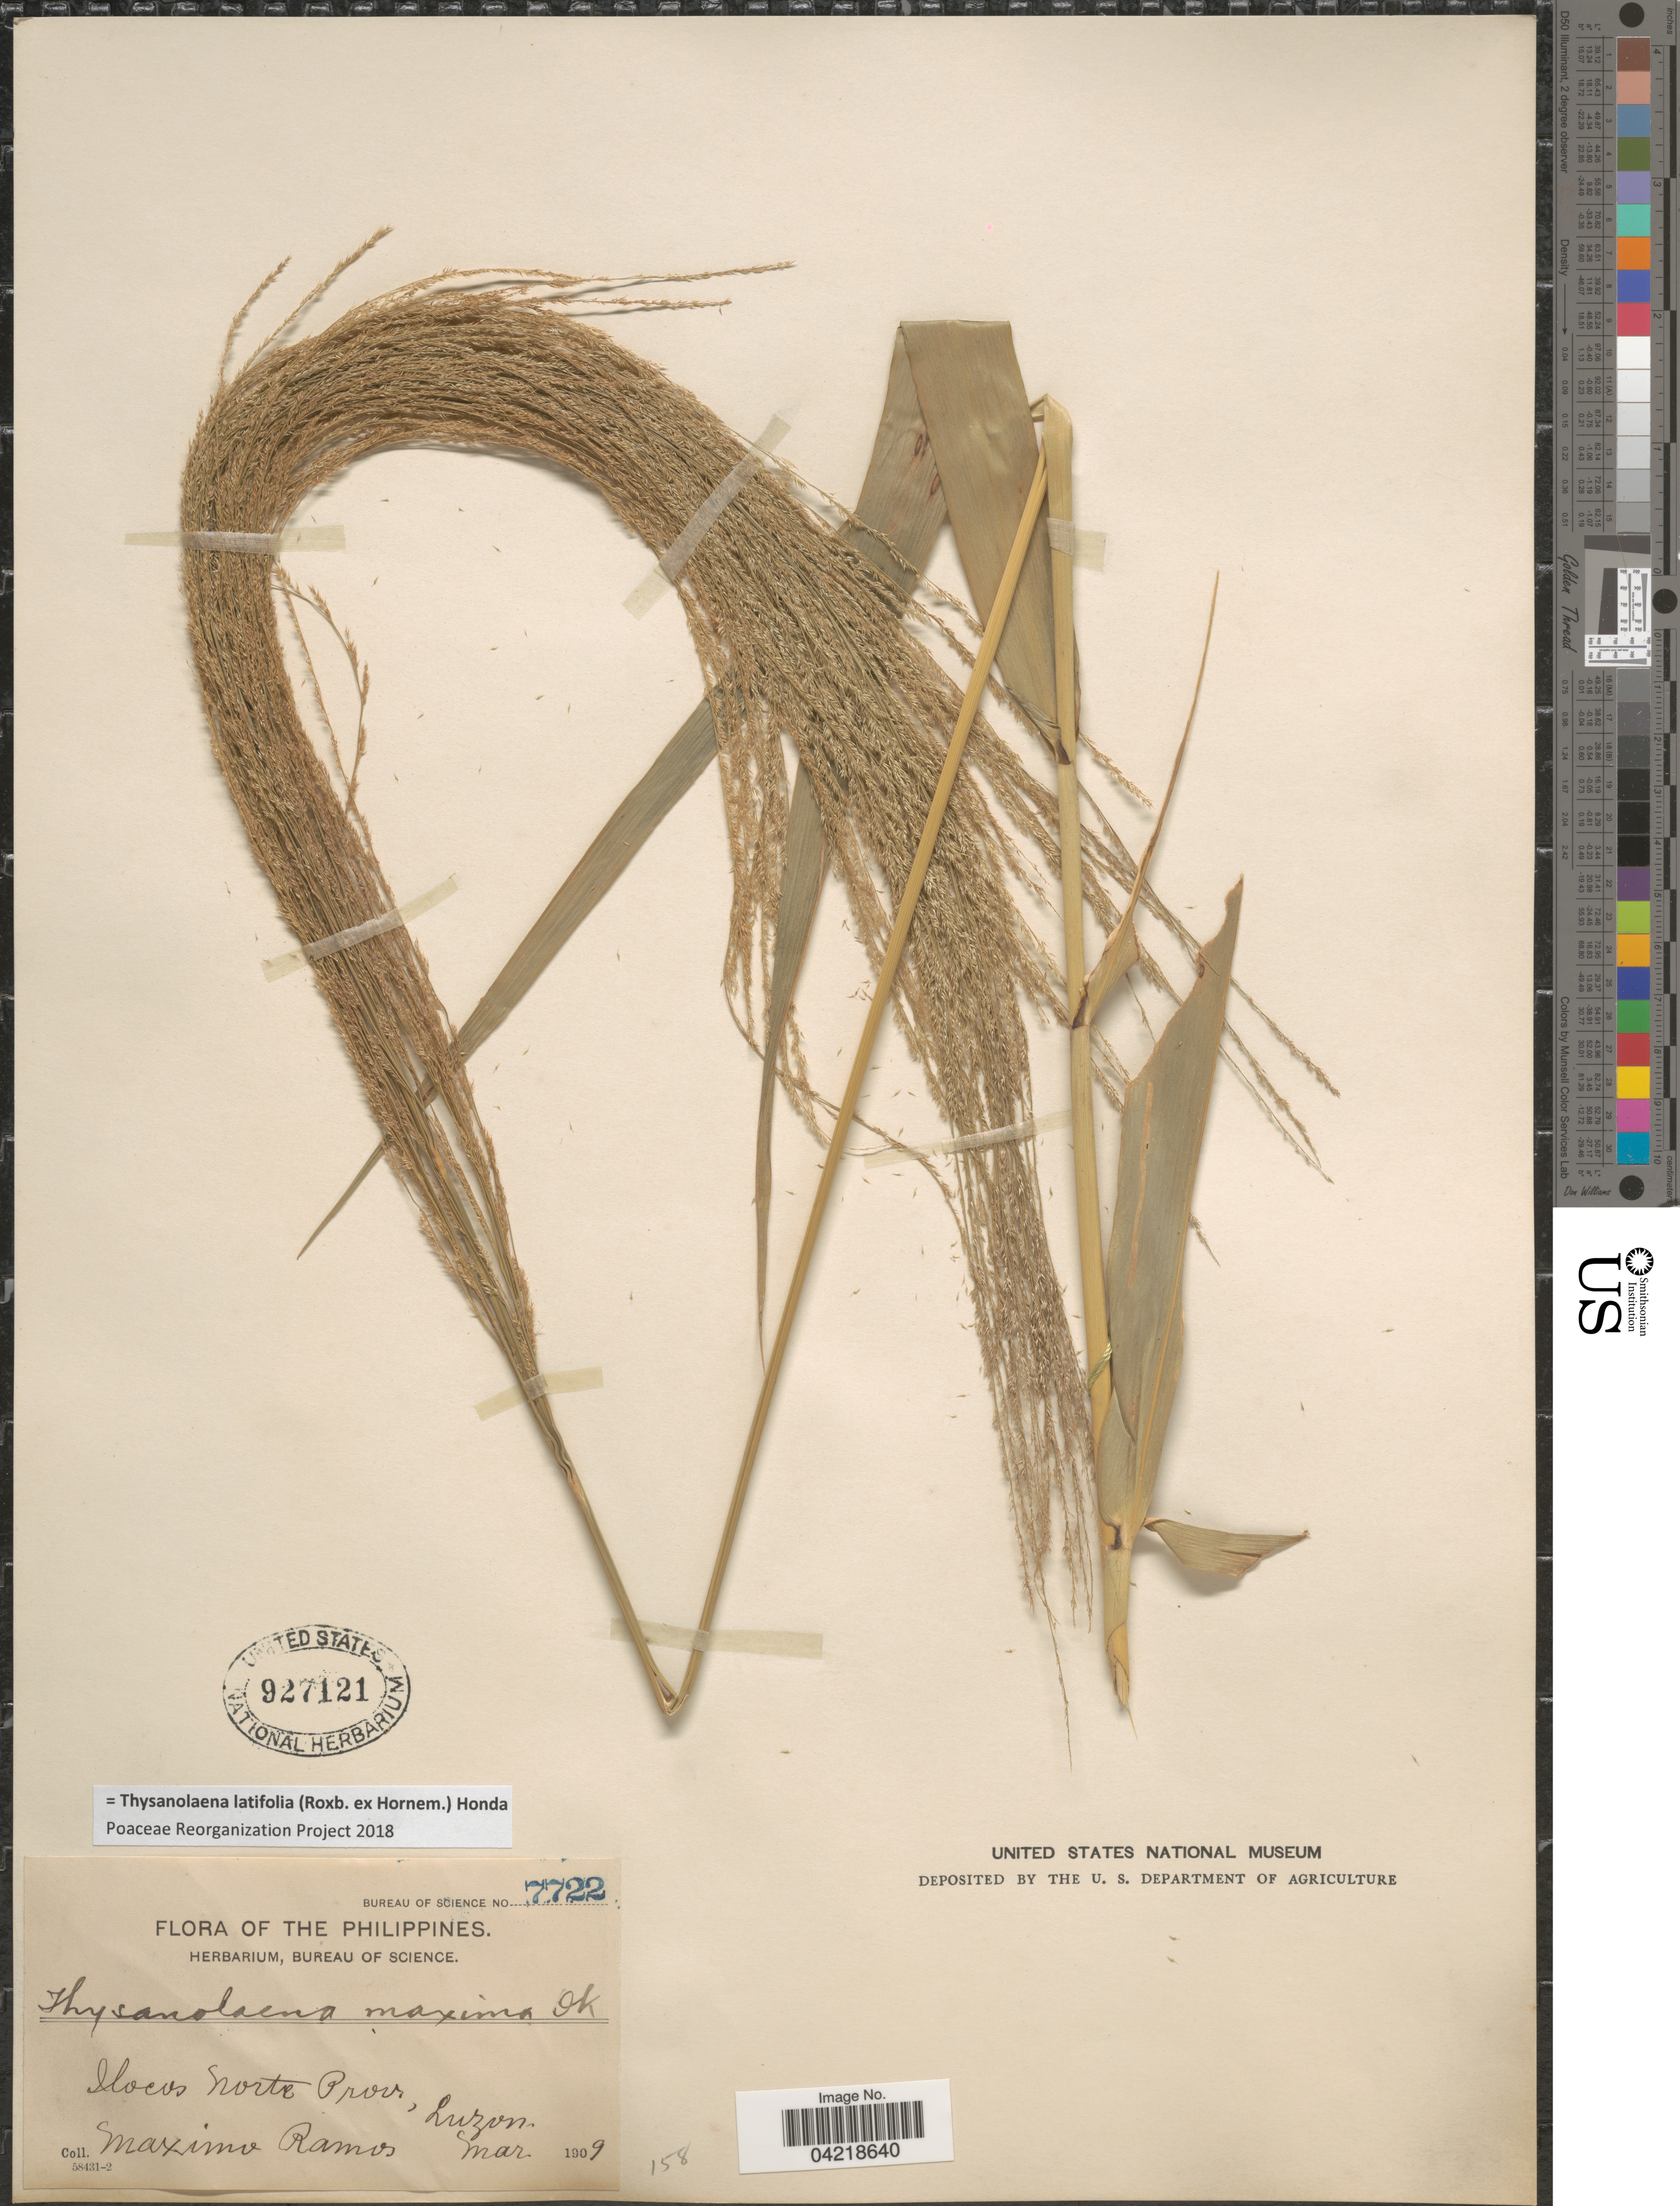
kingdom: Plantae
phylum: Tracheophyta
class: Liliopsida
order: Poales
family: Poaceae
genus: Thysanolaena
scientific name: Thysanolaena latifolia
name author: (Roxb. ex Hornem.) Honda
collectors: M. Ramos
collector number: Bureau of Science 7722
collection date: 1909-03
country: Philippines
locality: Ilocos Norte Prov., Luzon.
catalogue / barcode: US 927121